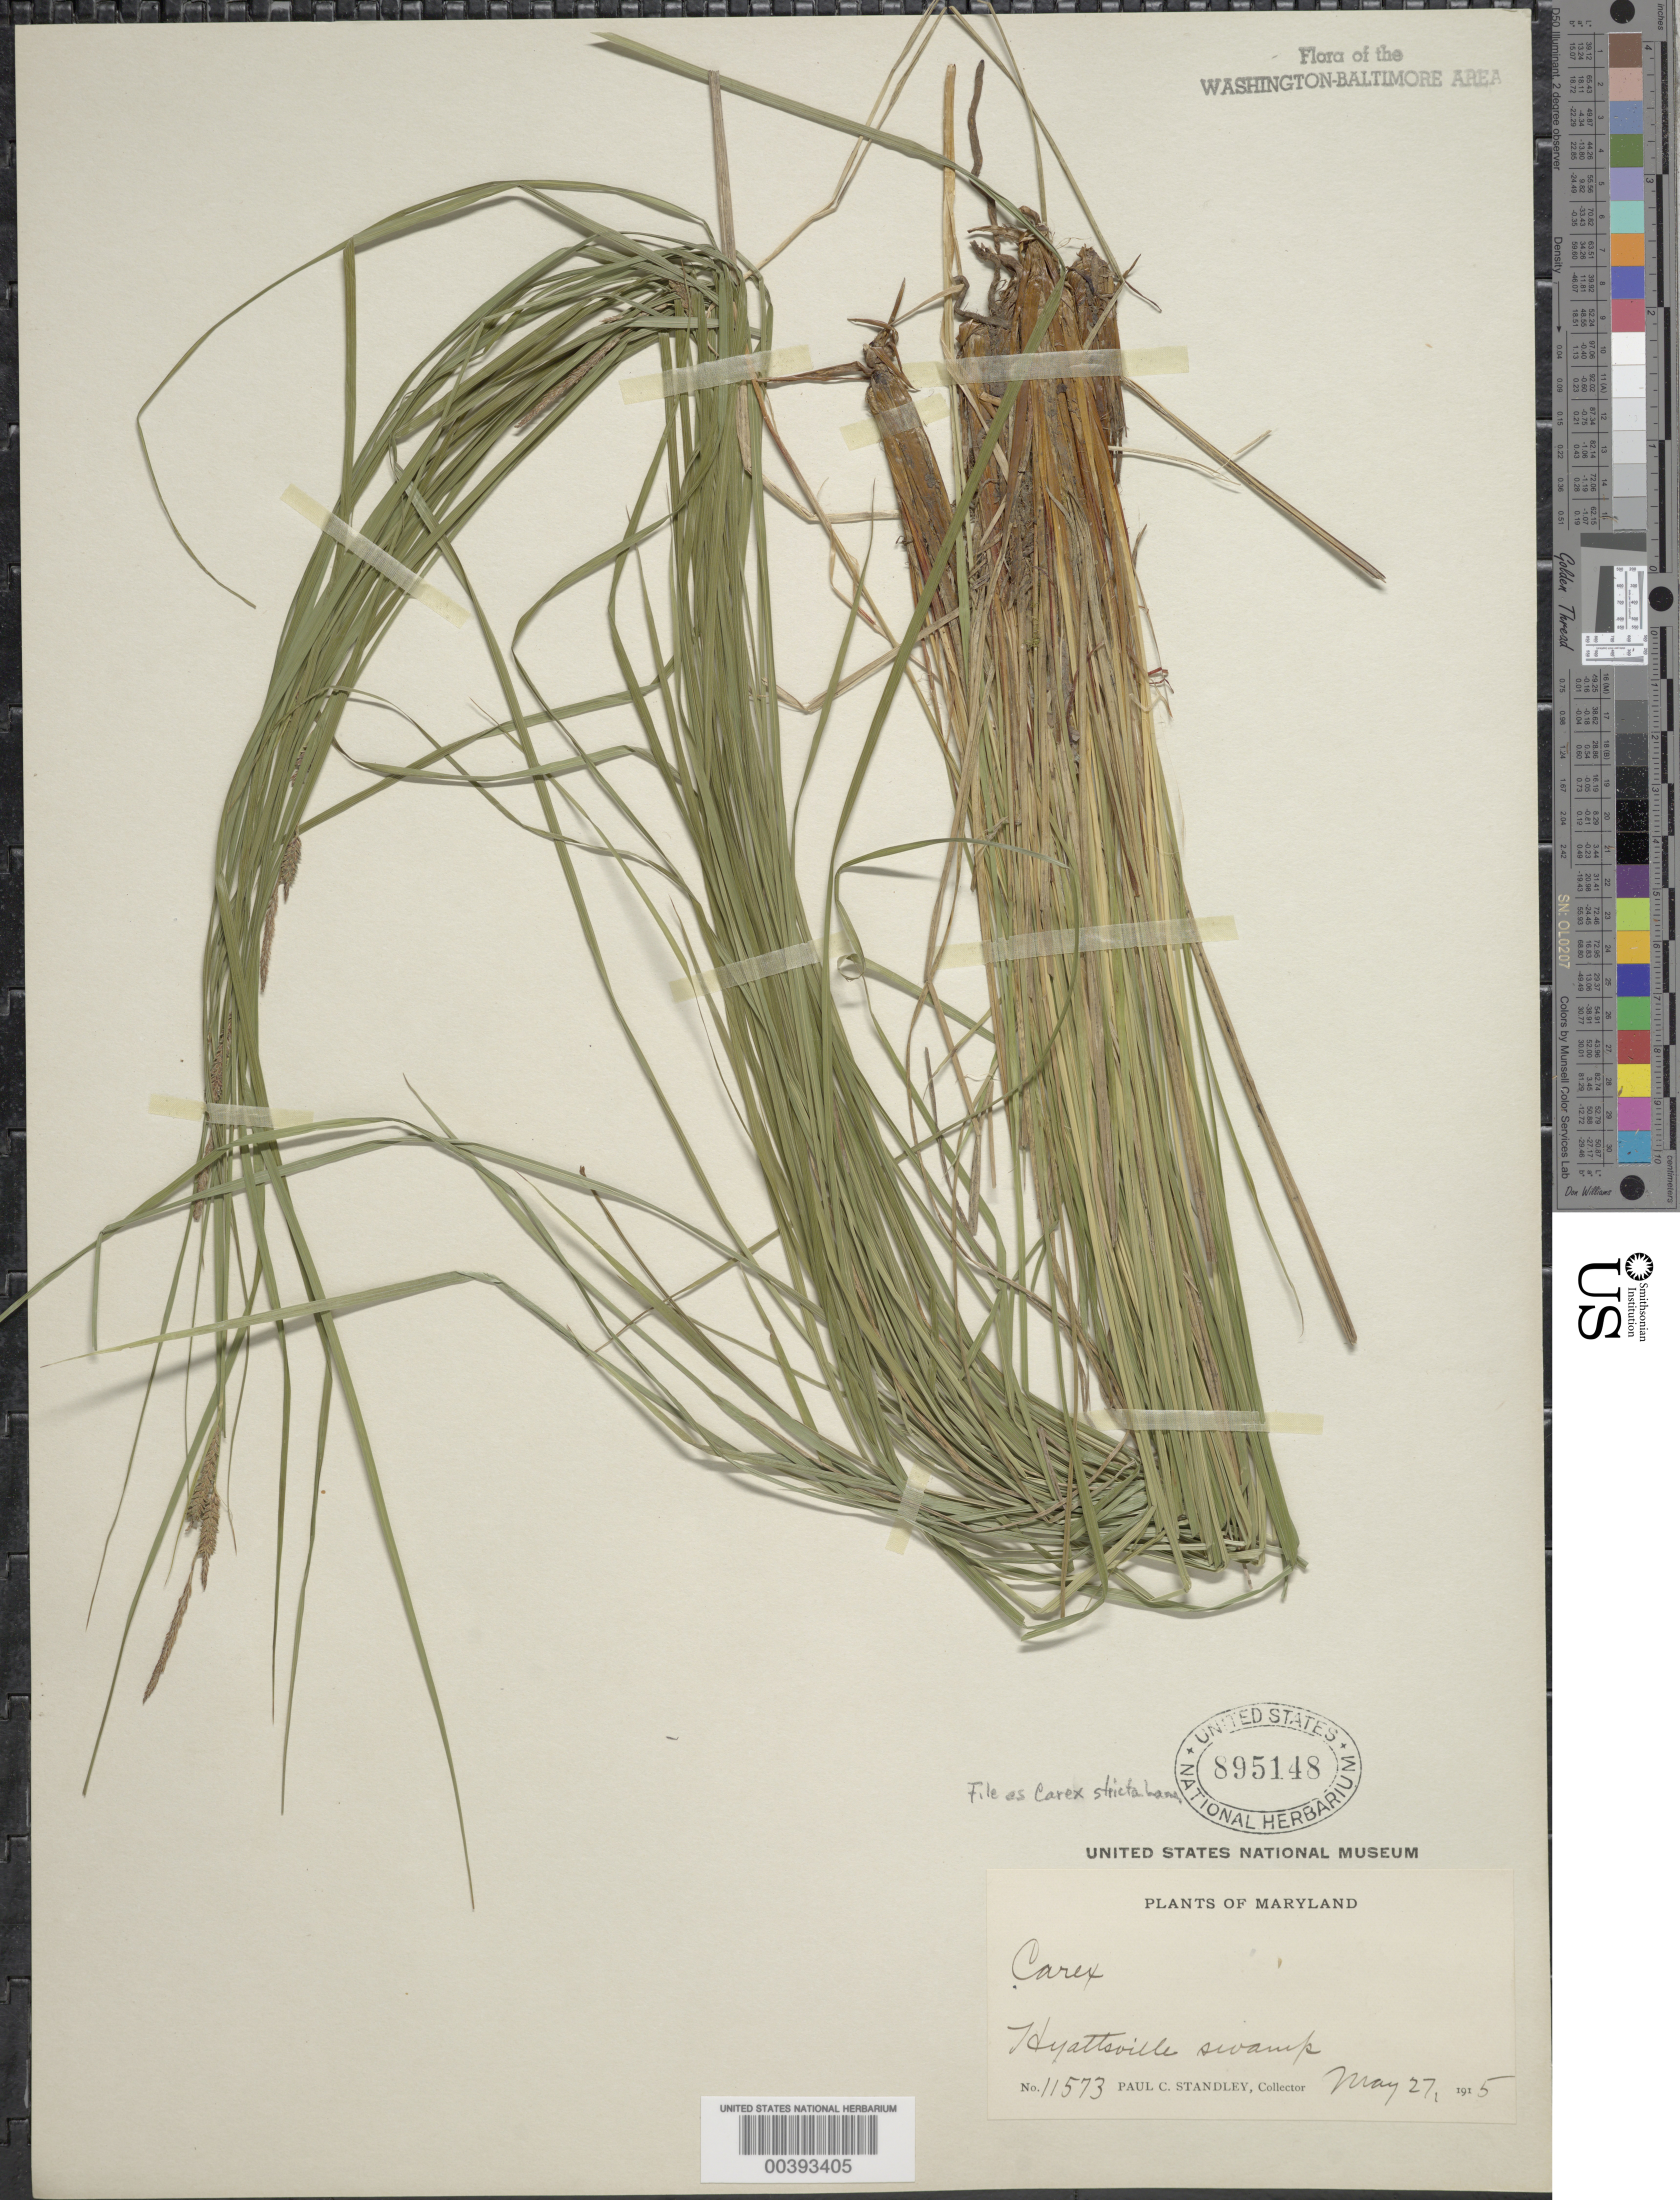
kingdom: Plantae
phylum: Tracheophyta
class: Liliopsida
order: Poales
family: Cyperaceae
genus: Carex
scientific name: Carex stricta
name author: Lam.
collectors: P. C. Standley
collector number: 11573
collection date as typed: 27 May 1915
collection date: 1915-05-27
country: United States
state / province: Maryland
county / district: Prince George's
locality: Hyattsville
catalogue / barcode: US 895148